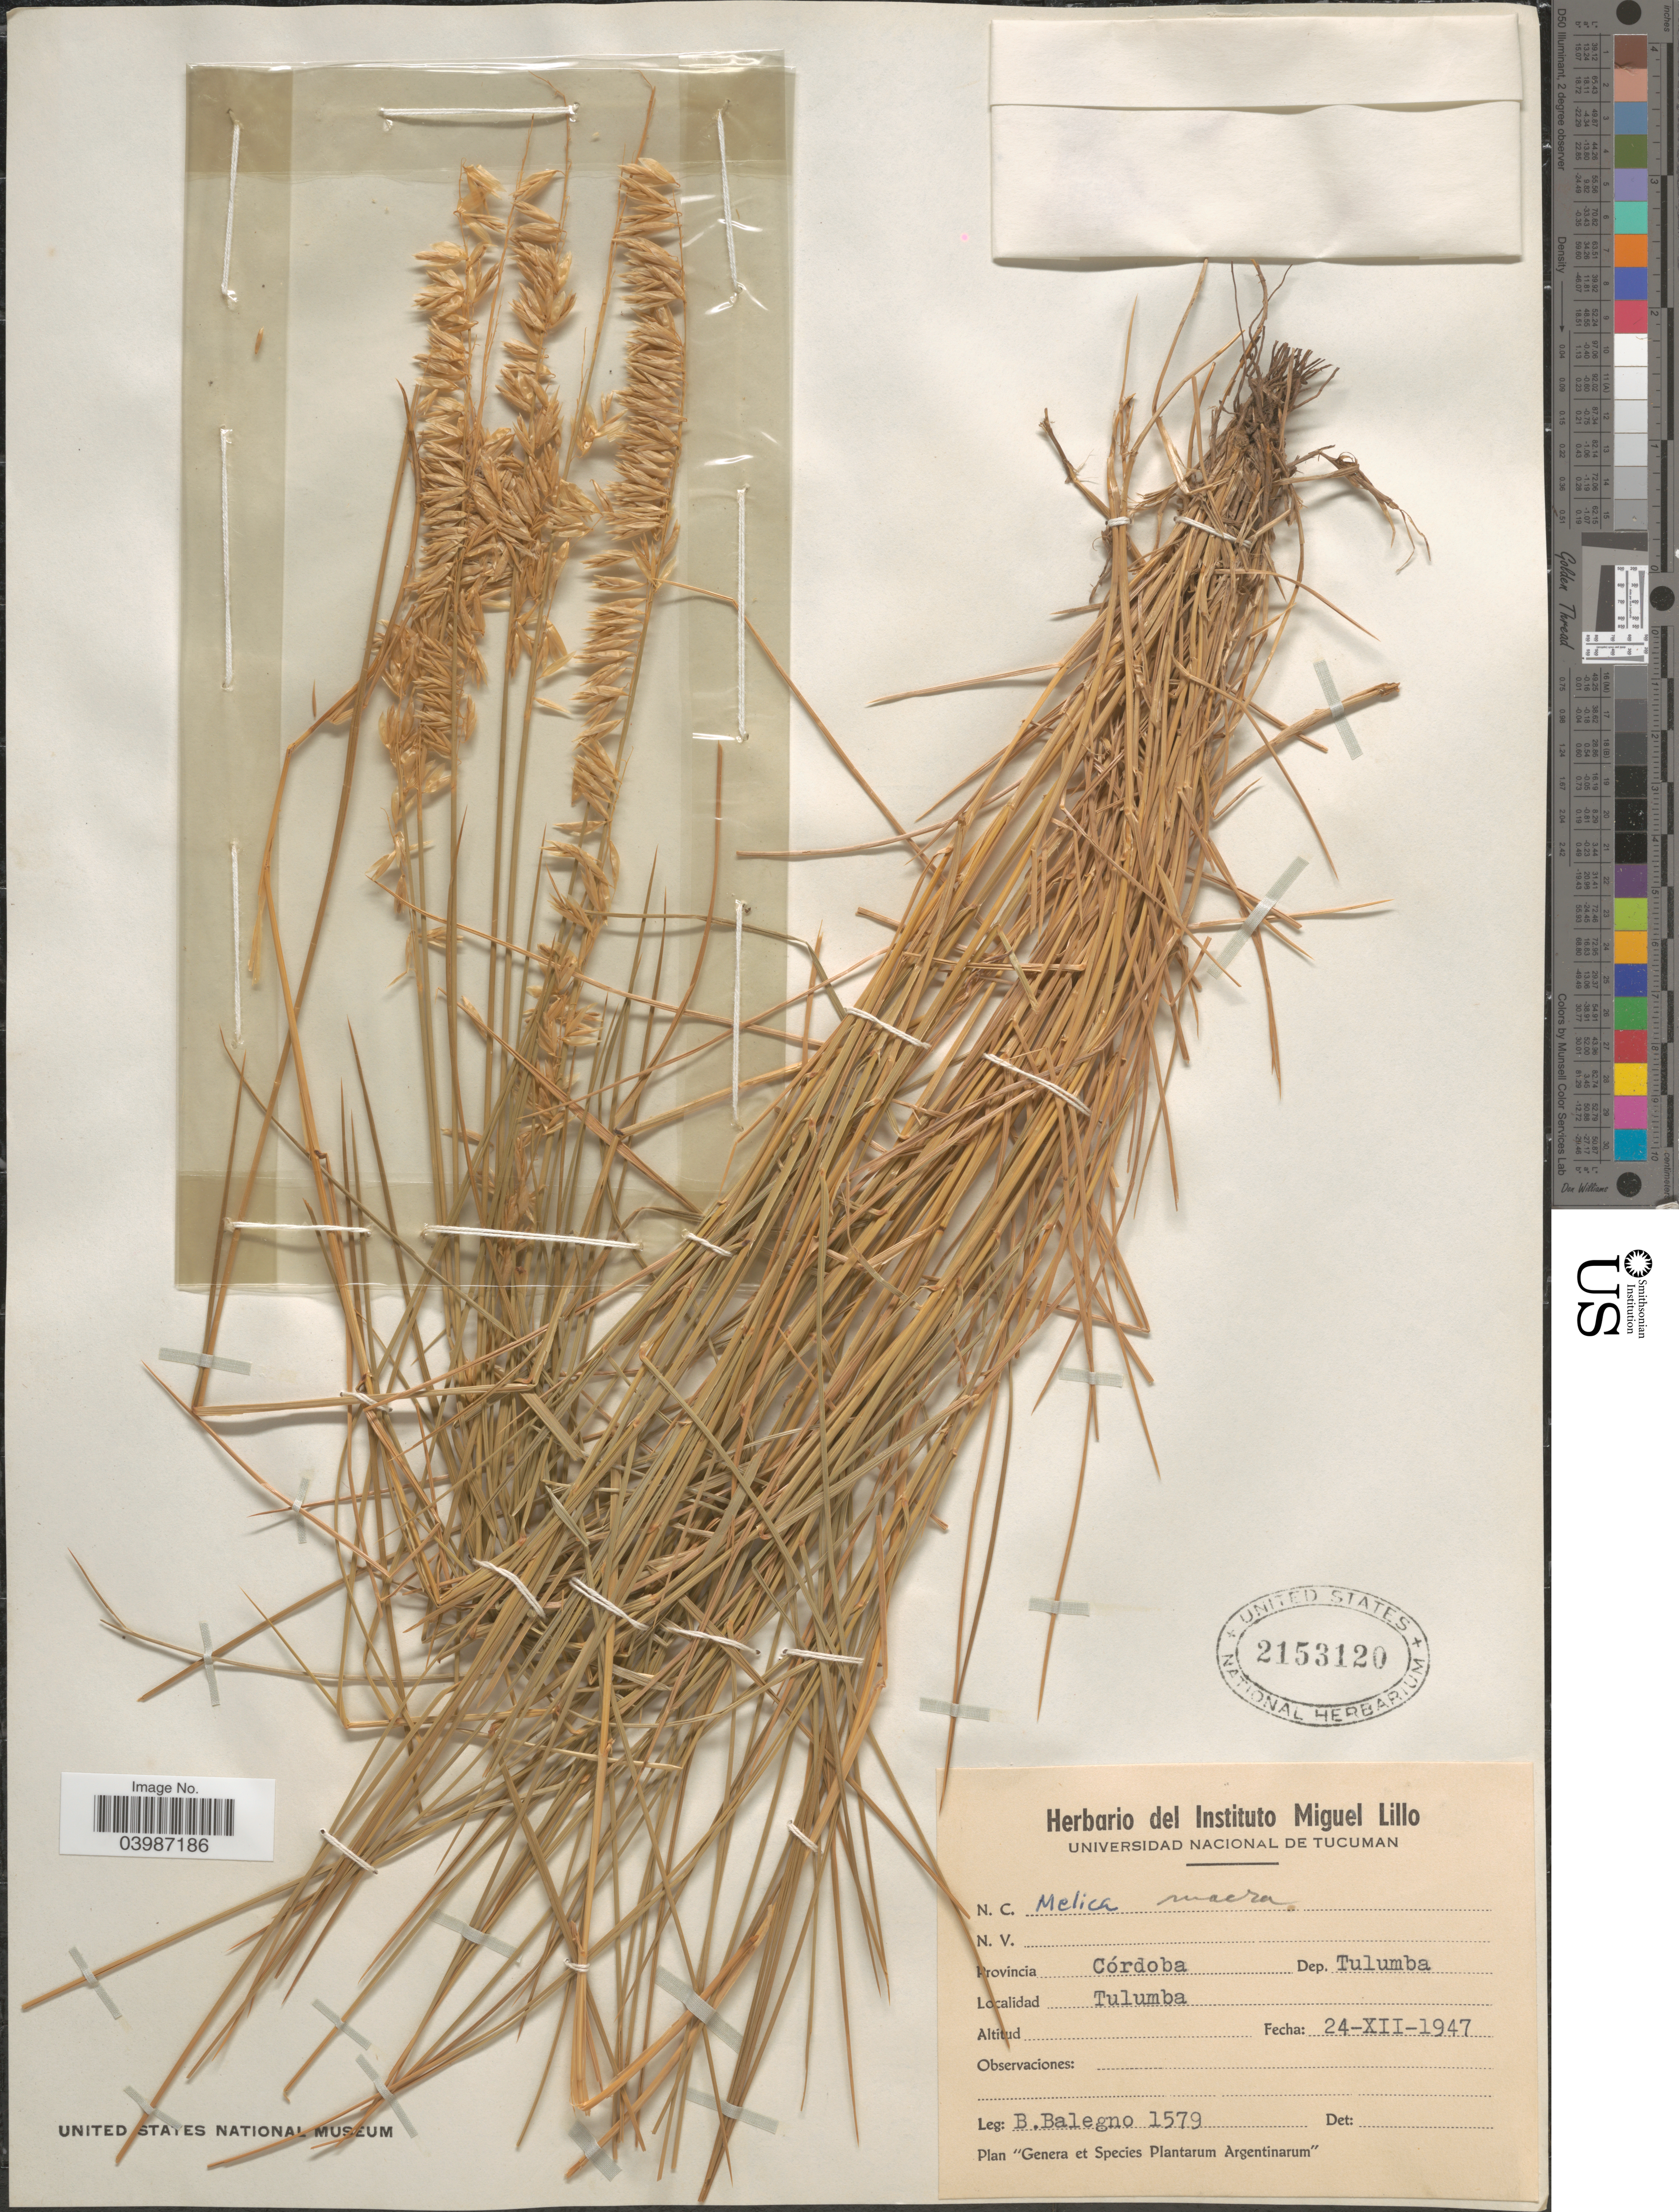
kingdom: Plantae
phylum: Tracheophyta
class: Liliopsida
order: Poales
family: Poaceae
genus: Melica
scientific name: Melica macra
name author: Nees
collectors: B. Balegno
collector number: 1579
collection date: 1947-12-24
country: Argentina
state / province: Cordoba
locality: Dep. Tulumba. Tulumba.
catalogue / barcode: US 2153120